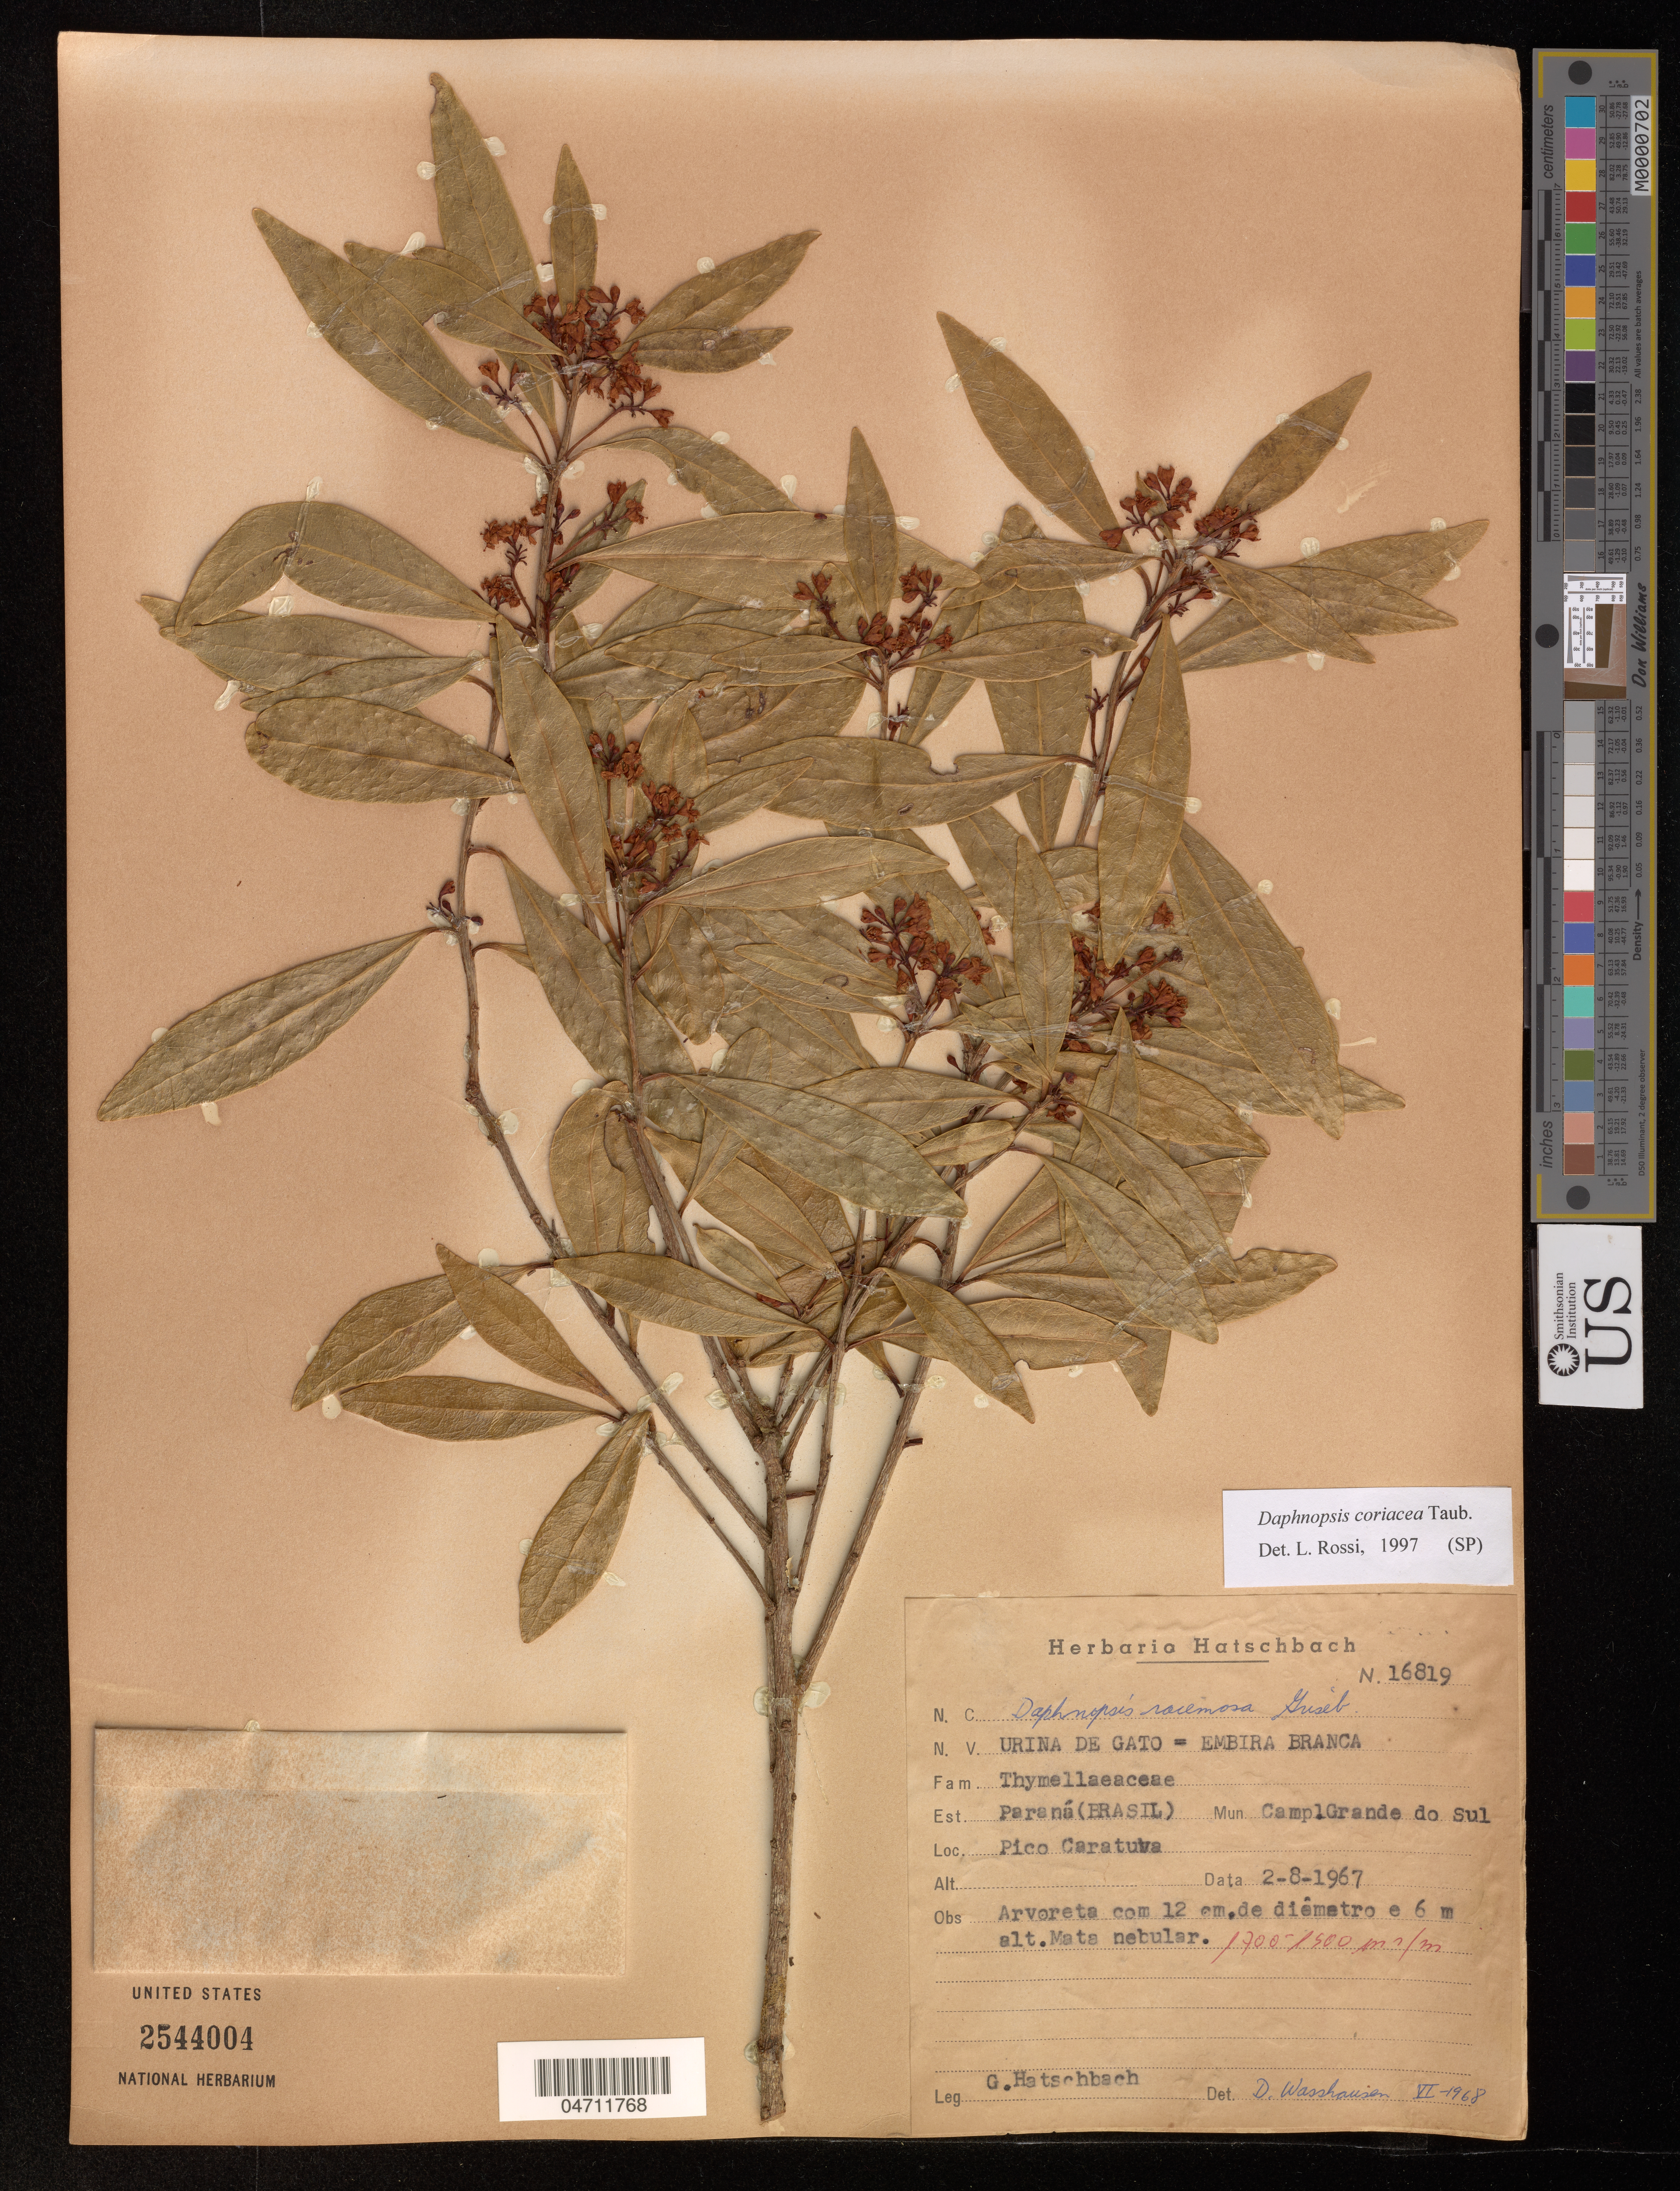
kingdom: Plantae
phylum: Tracheophyta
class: Magnoliopsida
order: Malvales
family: Thymelaeaceae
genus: Daphnopsis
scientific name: Daphnopsis coriacea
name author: Taub.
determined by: Rossi, L.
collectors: G. Hatschbach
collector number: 16819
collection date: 1967-08-02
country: Brazil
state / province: Paraná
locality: Pico Caratuva (Mun. Camp. Gde. Sul) Paraná.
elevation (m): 1700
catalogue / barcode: US 2544004